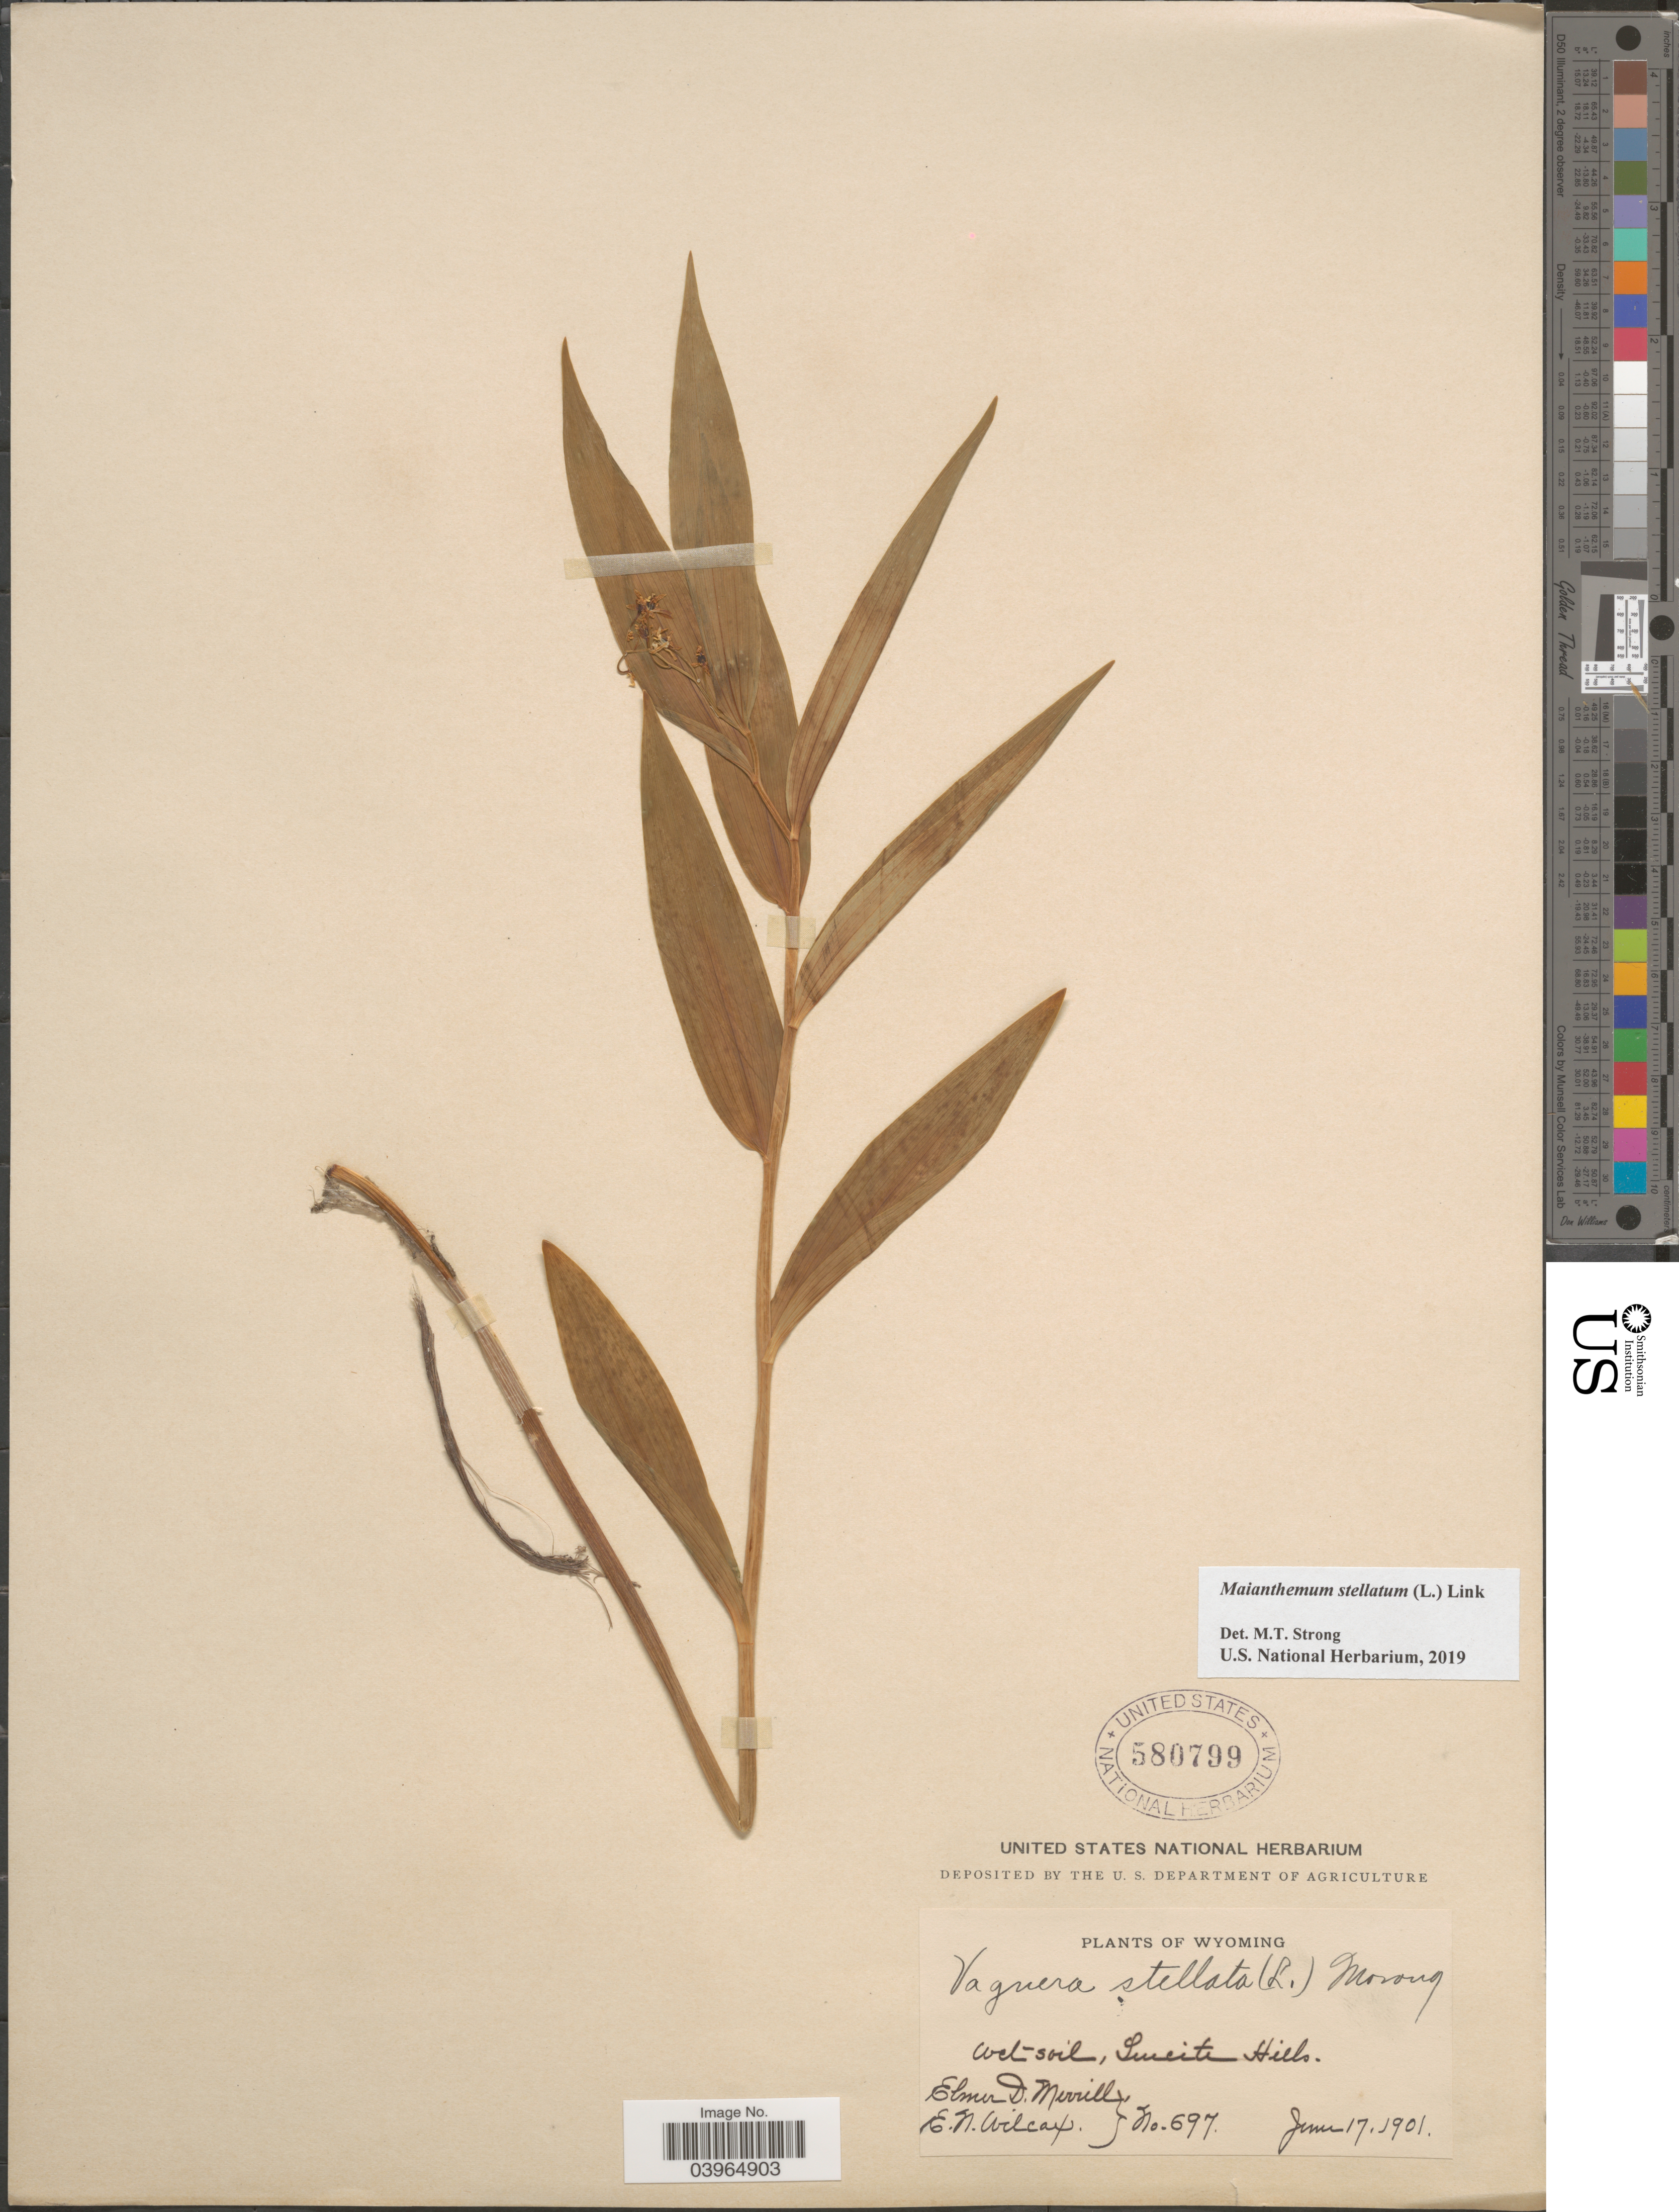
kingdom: Plantae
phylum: Tracheophyta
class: Liliopsida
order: Asparagales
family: Asparagaceae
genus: Maianthemum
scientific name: Maianthemum stellatum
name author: (L.) Link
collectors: E. D. Merrill & E. Wilcox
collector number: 697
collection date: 1901-06-17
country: United States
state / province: Wyoming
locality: Lucite Hills.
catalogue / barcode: US 580799